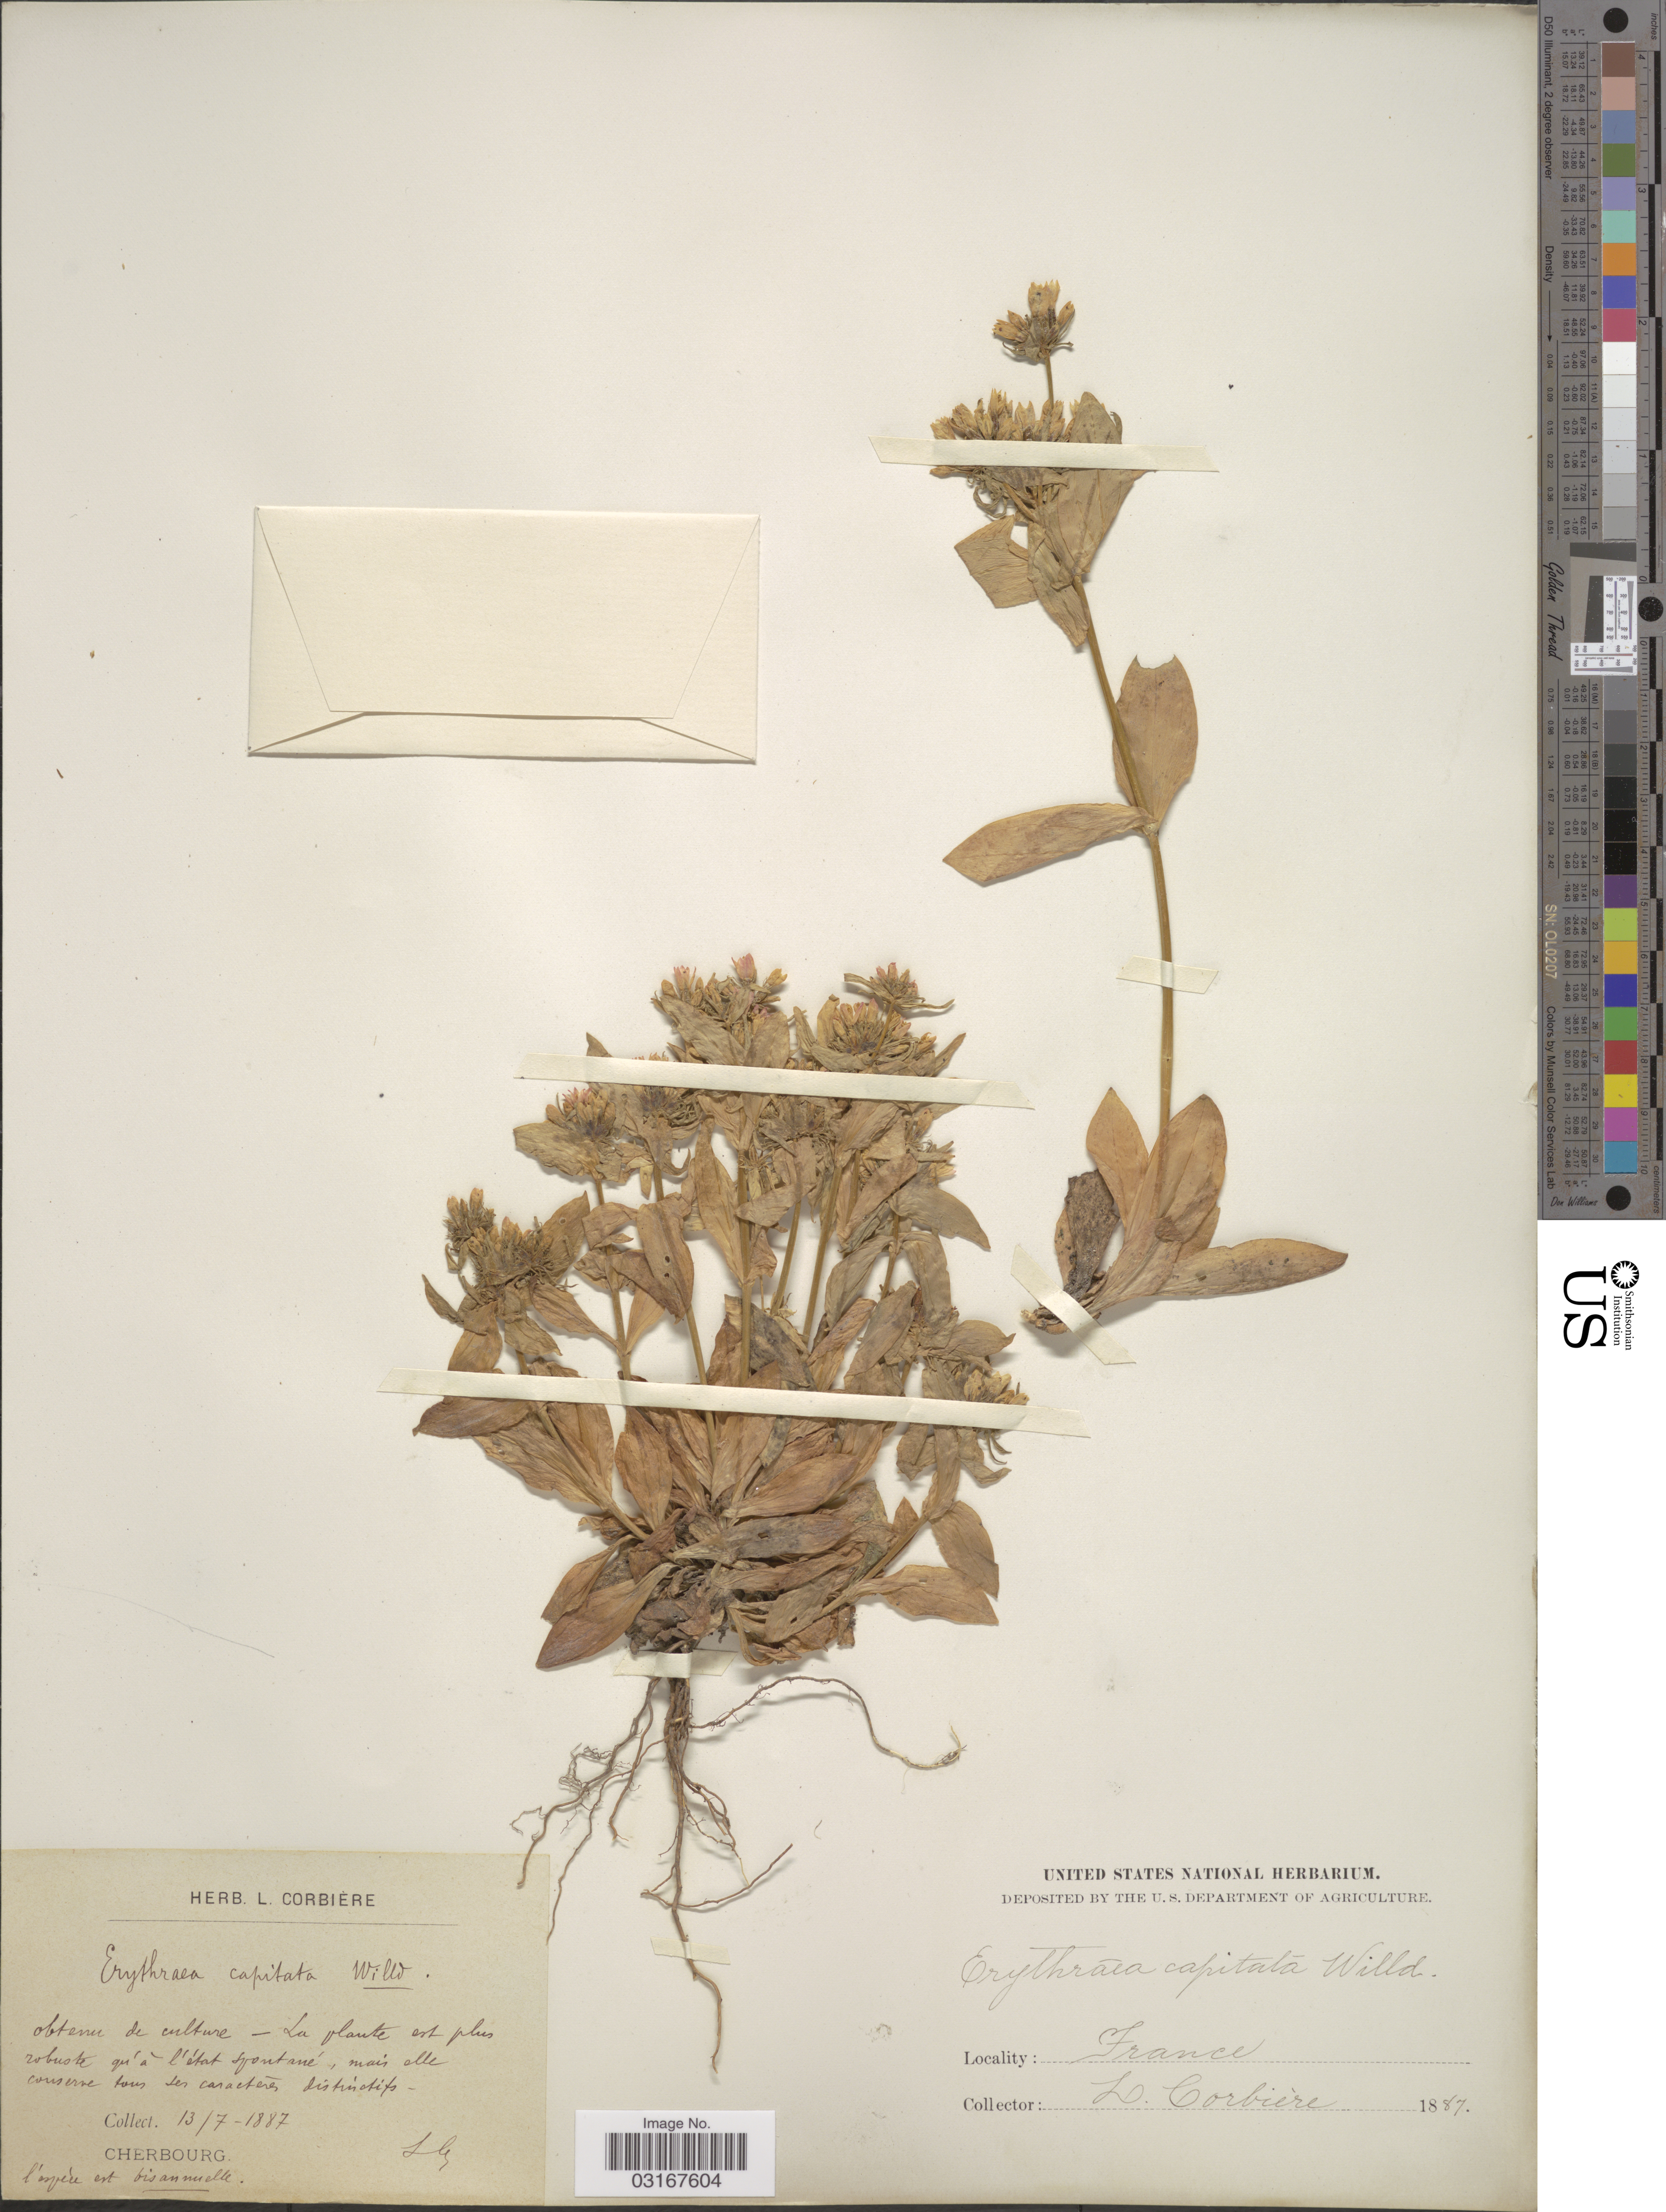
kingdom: Plantae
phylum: Tracheophyta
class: Magnoliopsida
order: Gentianales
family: Gentianaceae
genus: Erythraea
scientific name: Erythraea capitata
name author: Willd. ex Roem. & Schult.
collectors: L. Corbière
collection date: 1887-07-13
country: France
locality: Cherbourg.